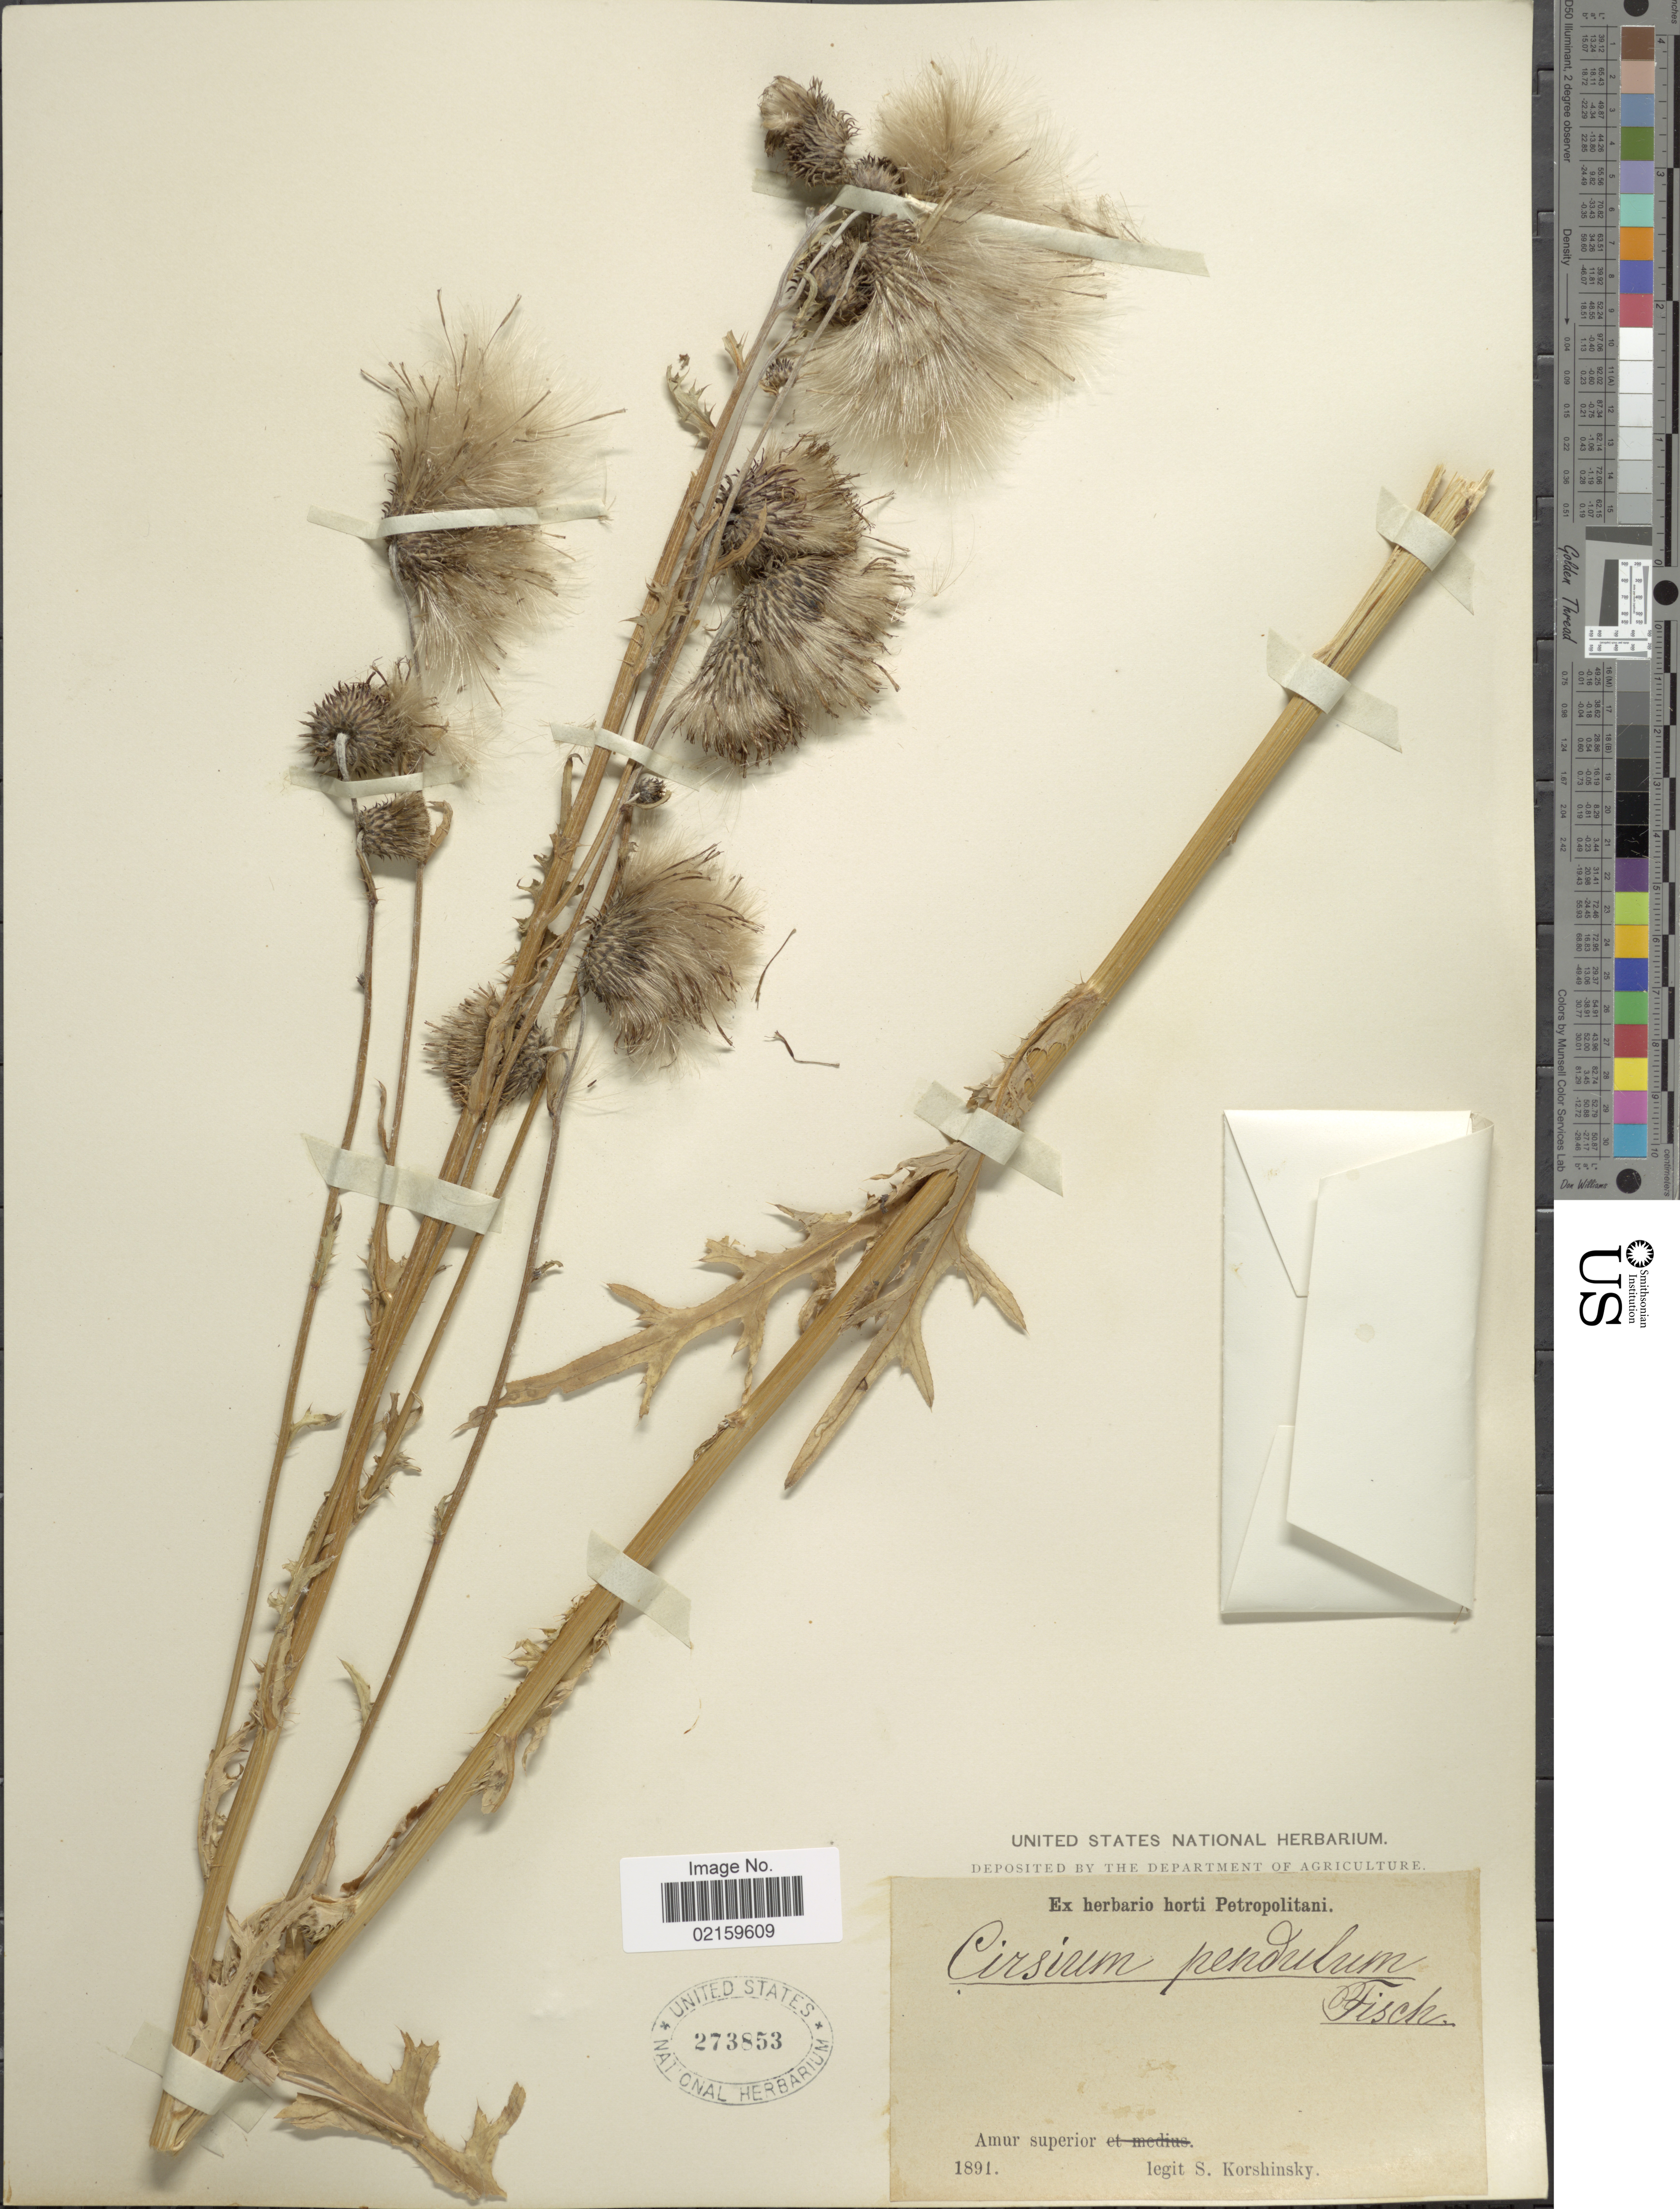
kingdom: Plantae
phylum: Tracheophyta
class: Magnoliopsida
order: Asterales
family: Asteraceae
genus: Cirsium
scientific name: Cirsium pendulum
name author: Fisch. ex DC.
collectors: S. I. Korshinsky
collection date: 1891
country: Russian Federation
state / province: Amur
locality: Amur superior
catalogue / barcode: US 273853